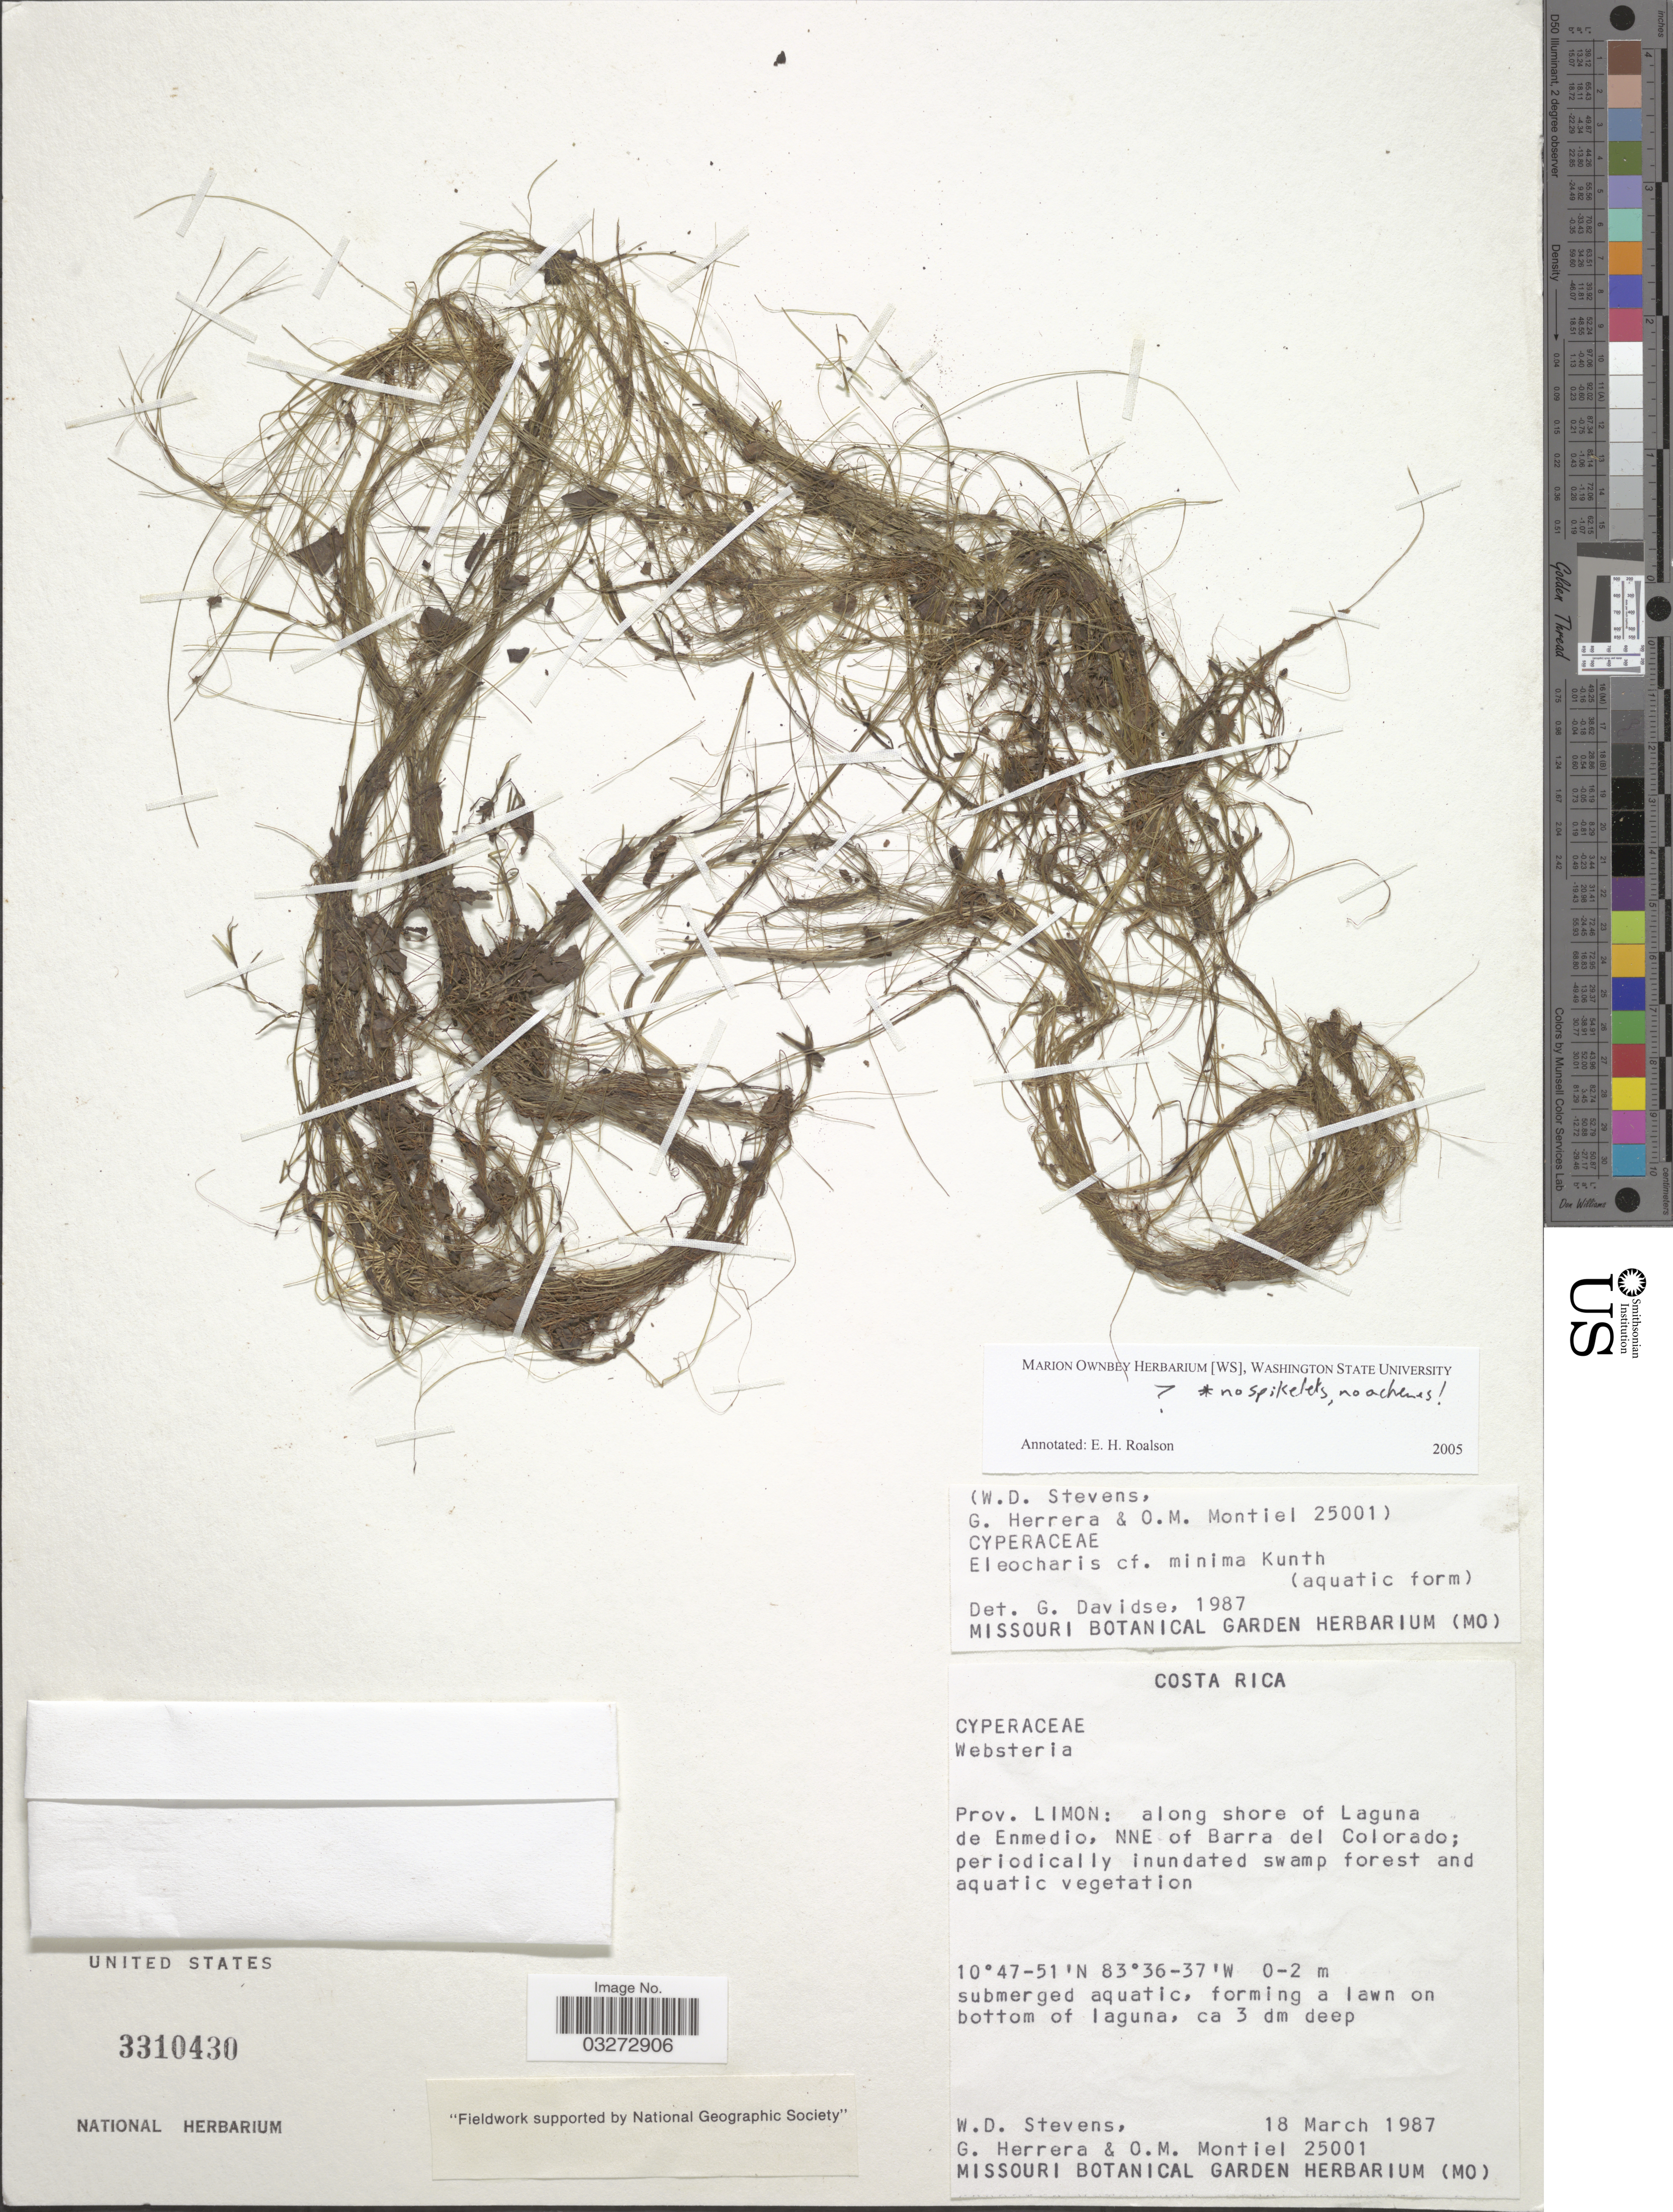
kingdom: Plantae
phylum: Tracheophyta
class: Liliopsida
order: Poales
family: Cyperaceae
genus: Eleocharis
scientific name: Eleocharis sp.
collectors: W. D. Stevens, G. Herrera & O. Montiel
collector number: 25001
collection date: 1987-03-18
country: Costa Rica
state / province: Limón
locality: Along shore of Laguna de Enmedio, NNE of Barra del Colorado.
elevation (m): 0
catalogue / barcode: US 3310430